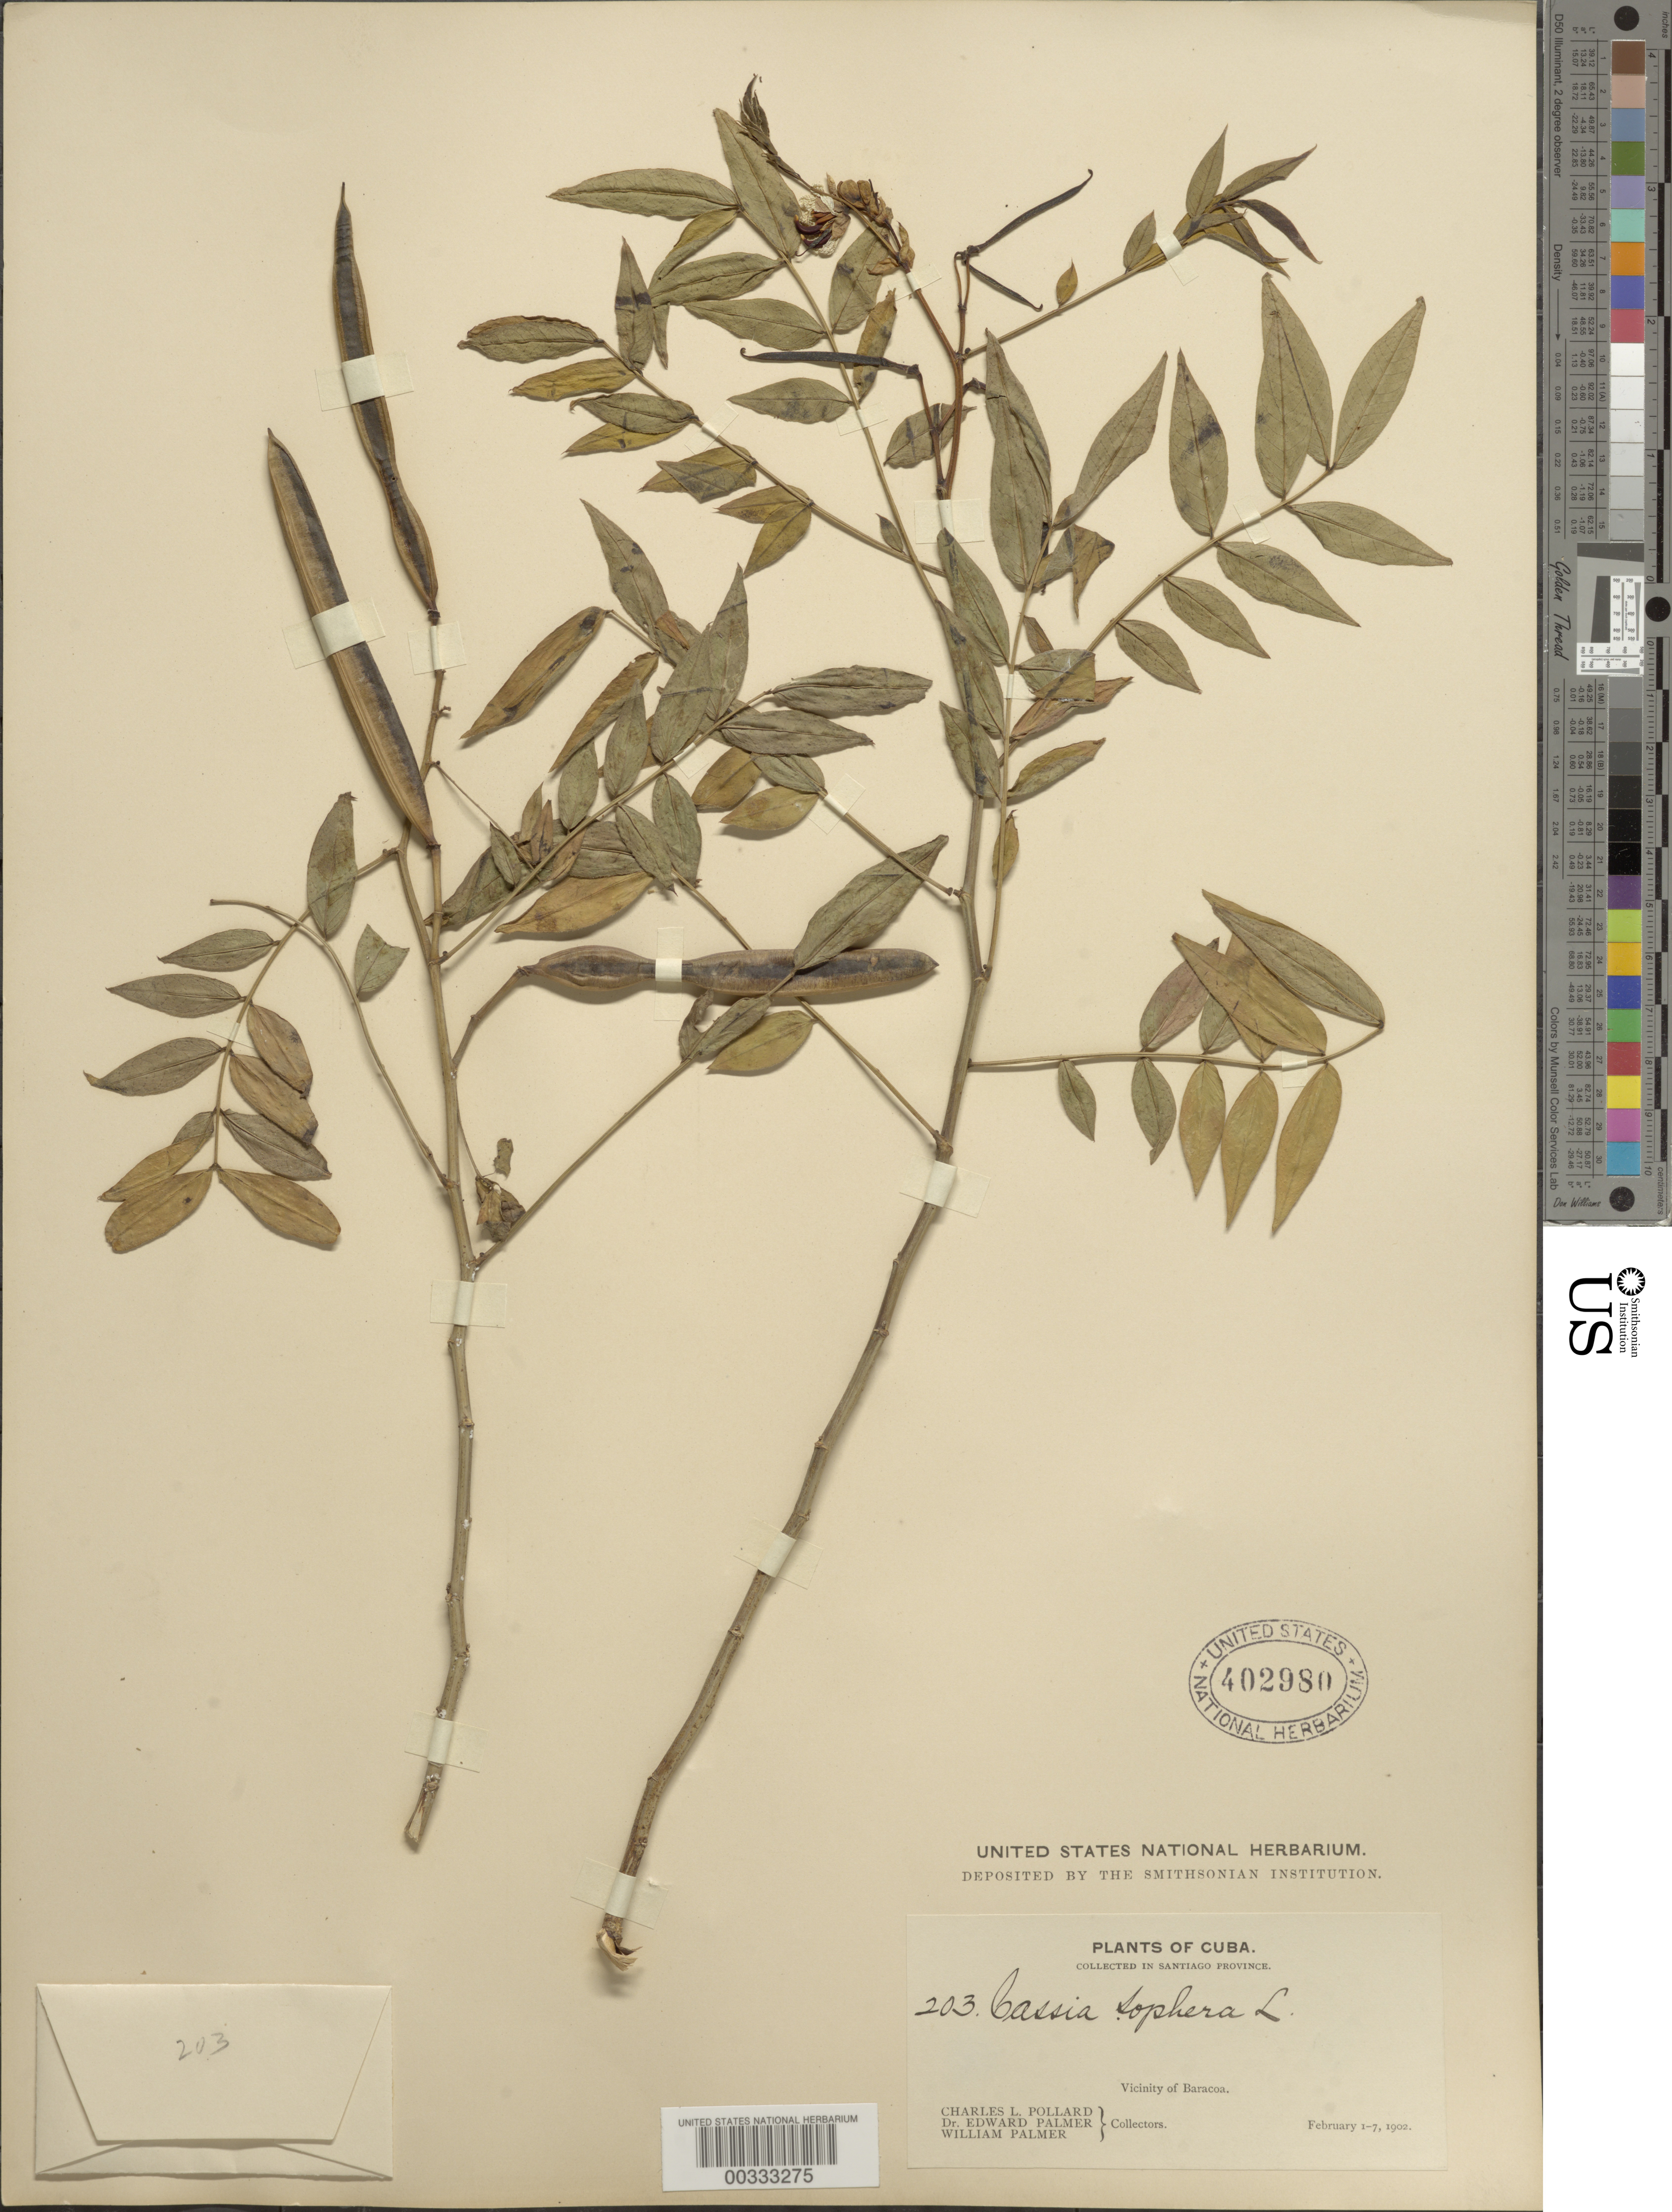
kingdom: Plantae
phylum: Tracheophyta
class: Magnoliopsida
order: Fabales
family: Fabaceae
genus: Senna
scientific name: Senna sophera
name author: (L.) Roxb.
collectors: C. L. Pollard, E. Palmer & W. Palmer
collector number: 203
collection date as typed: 01 Feb 1902 to 02 Feb 1902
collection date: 1902-02-01/1902-02-07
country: Cuba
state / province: Oriente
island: Greater Antilles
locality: Vicinity of baracoa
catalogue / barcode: US 402980